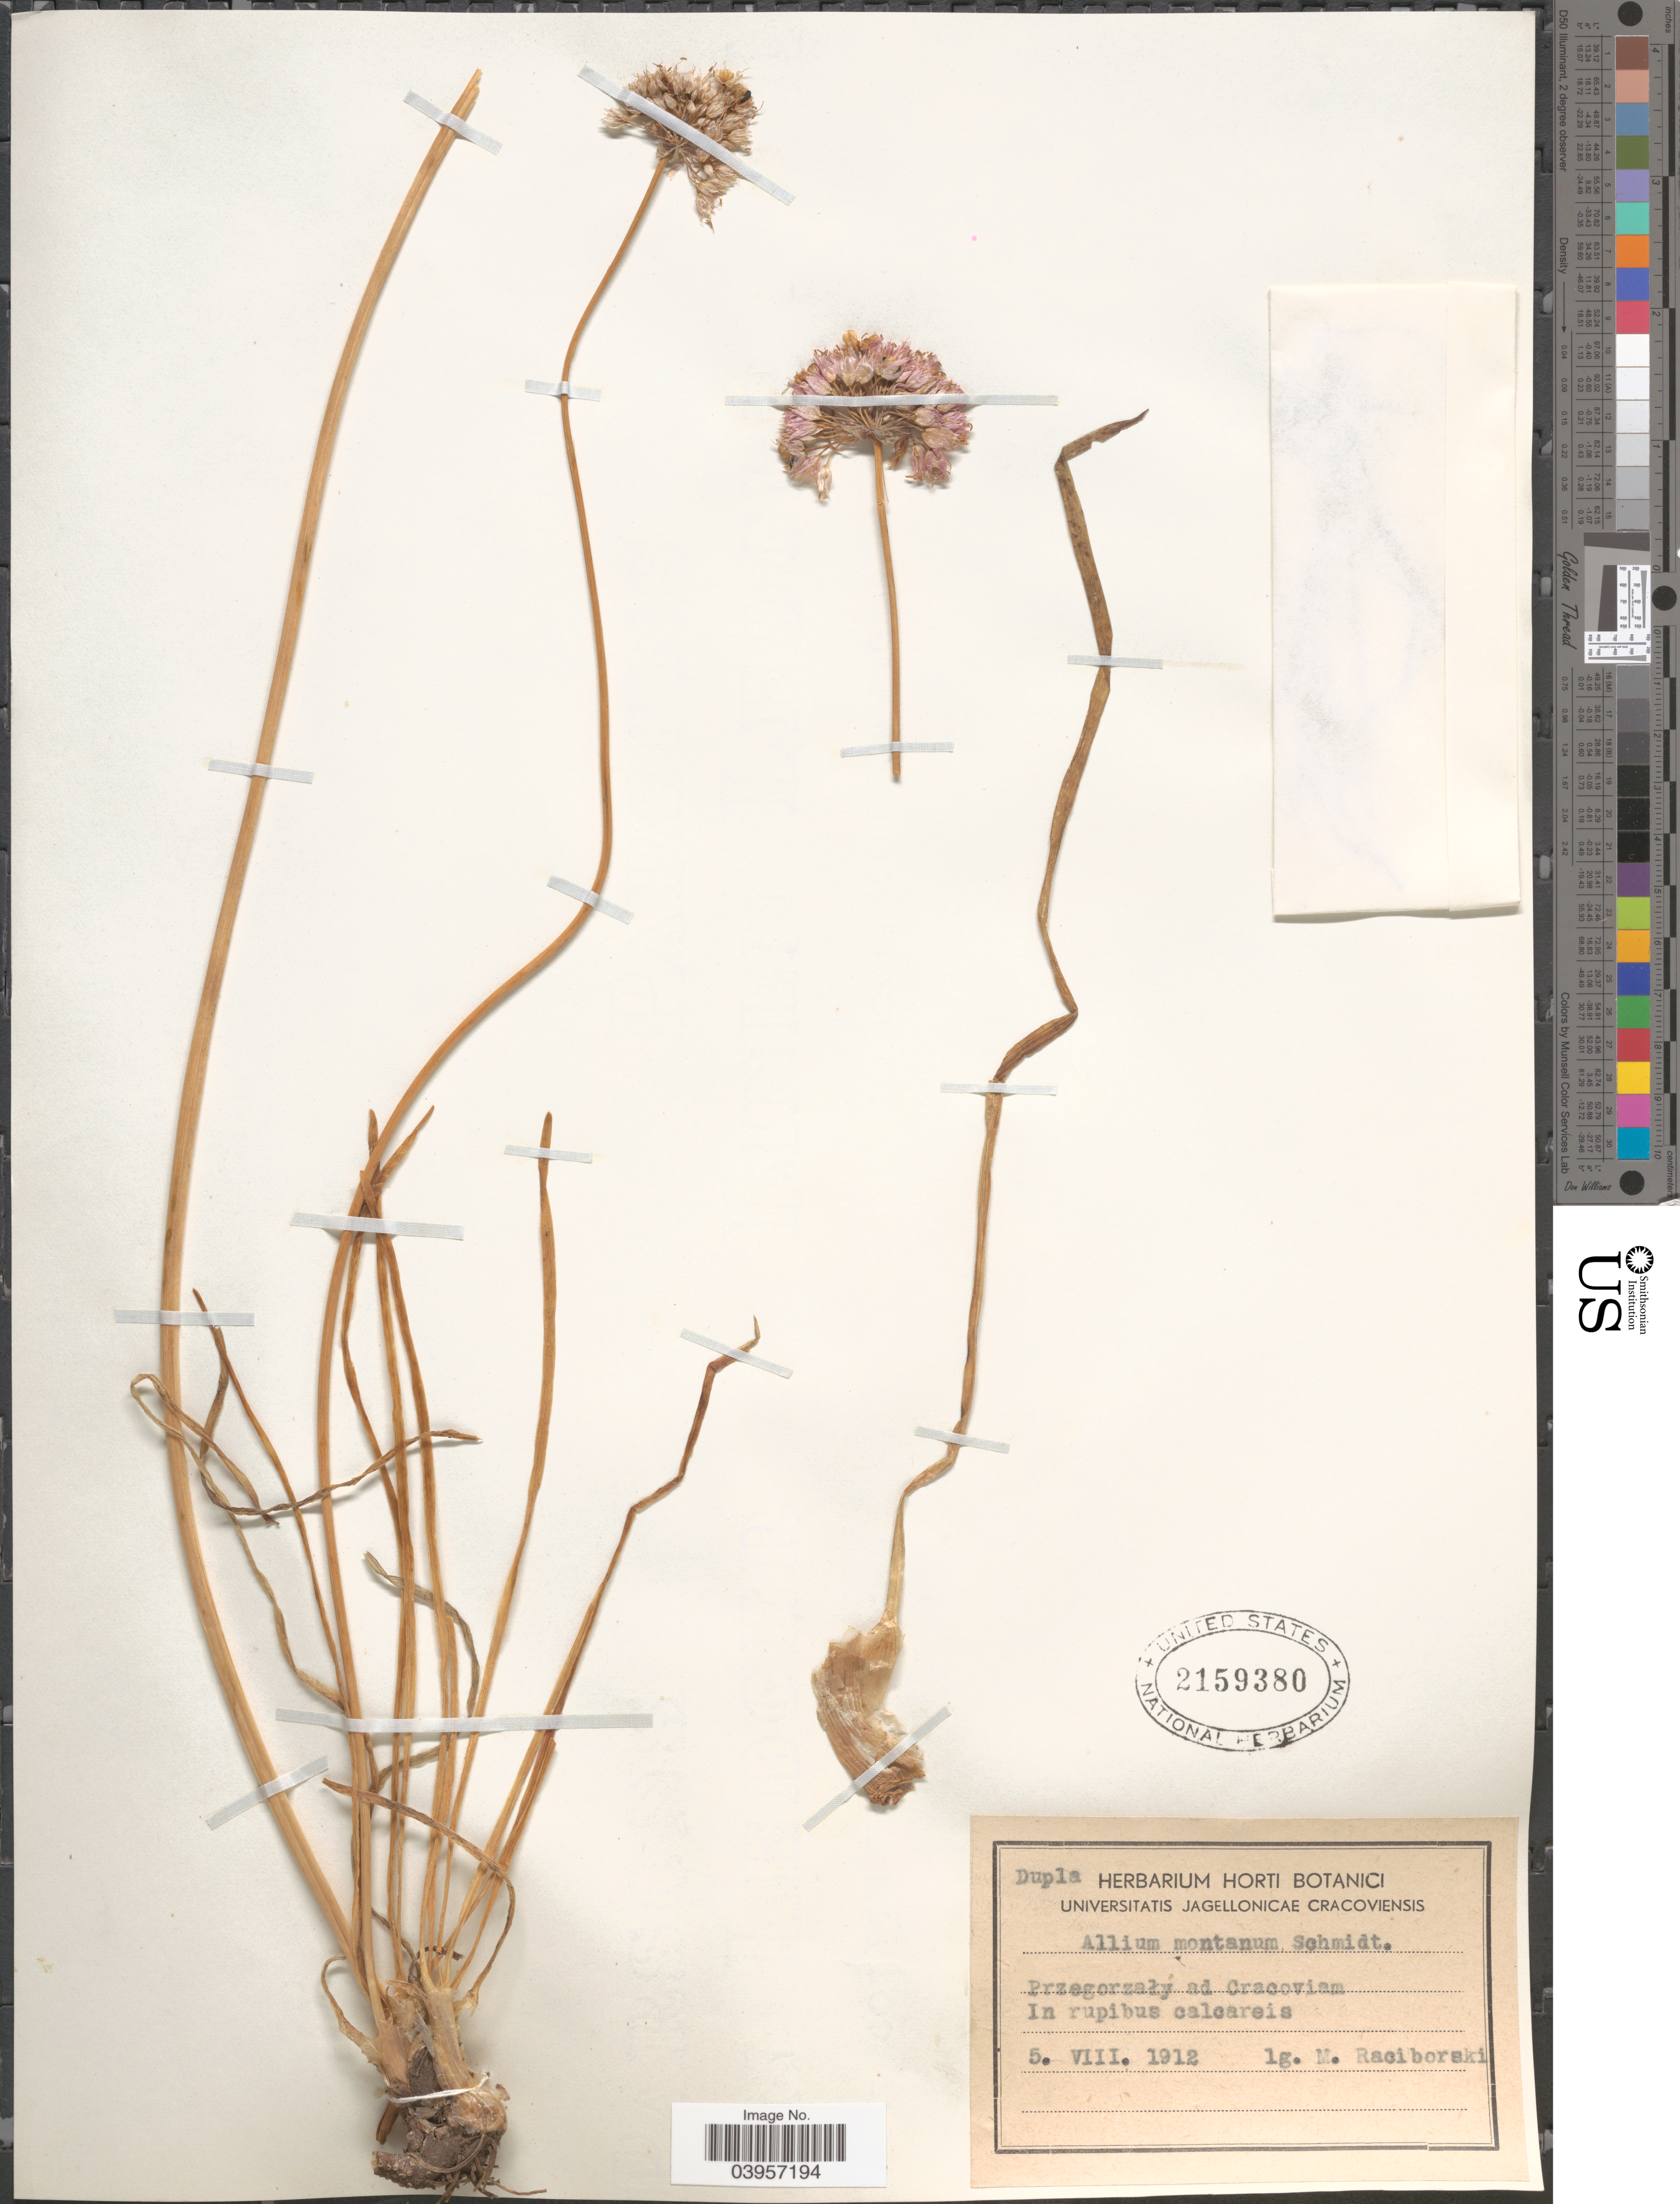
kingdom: Plantae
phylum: Tracheophyta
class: Liliopsida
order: Asparagales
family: Amaryllidaceae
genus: Allium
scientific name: Allium montanum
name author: Sm.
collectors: M. Raciborski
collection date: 1912-08-05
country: Poland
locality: Przegorzaky ad Cracoviam. In rupibus calcareis.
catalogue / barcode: US 2159380